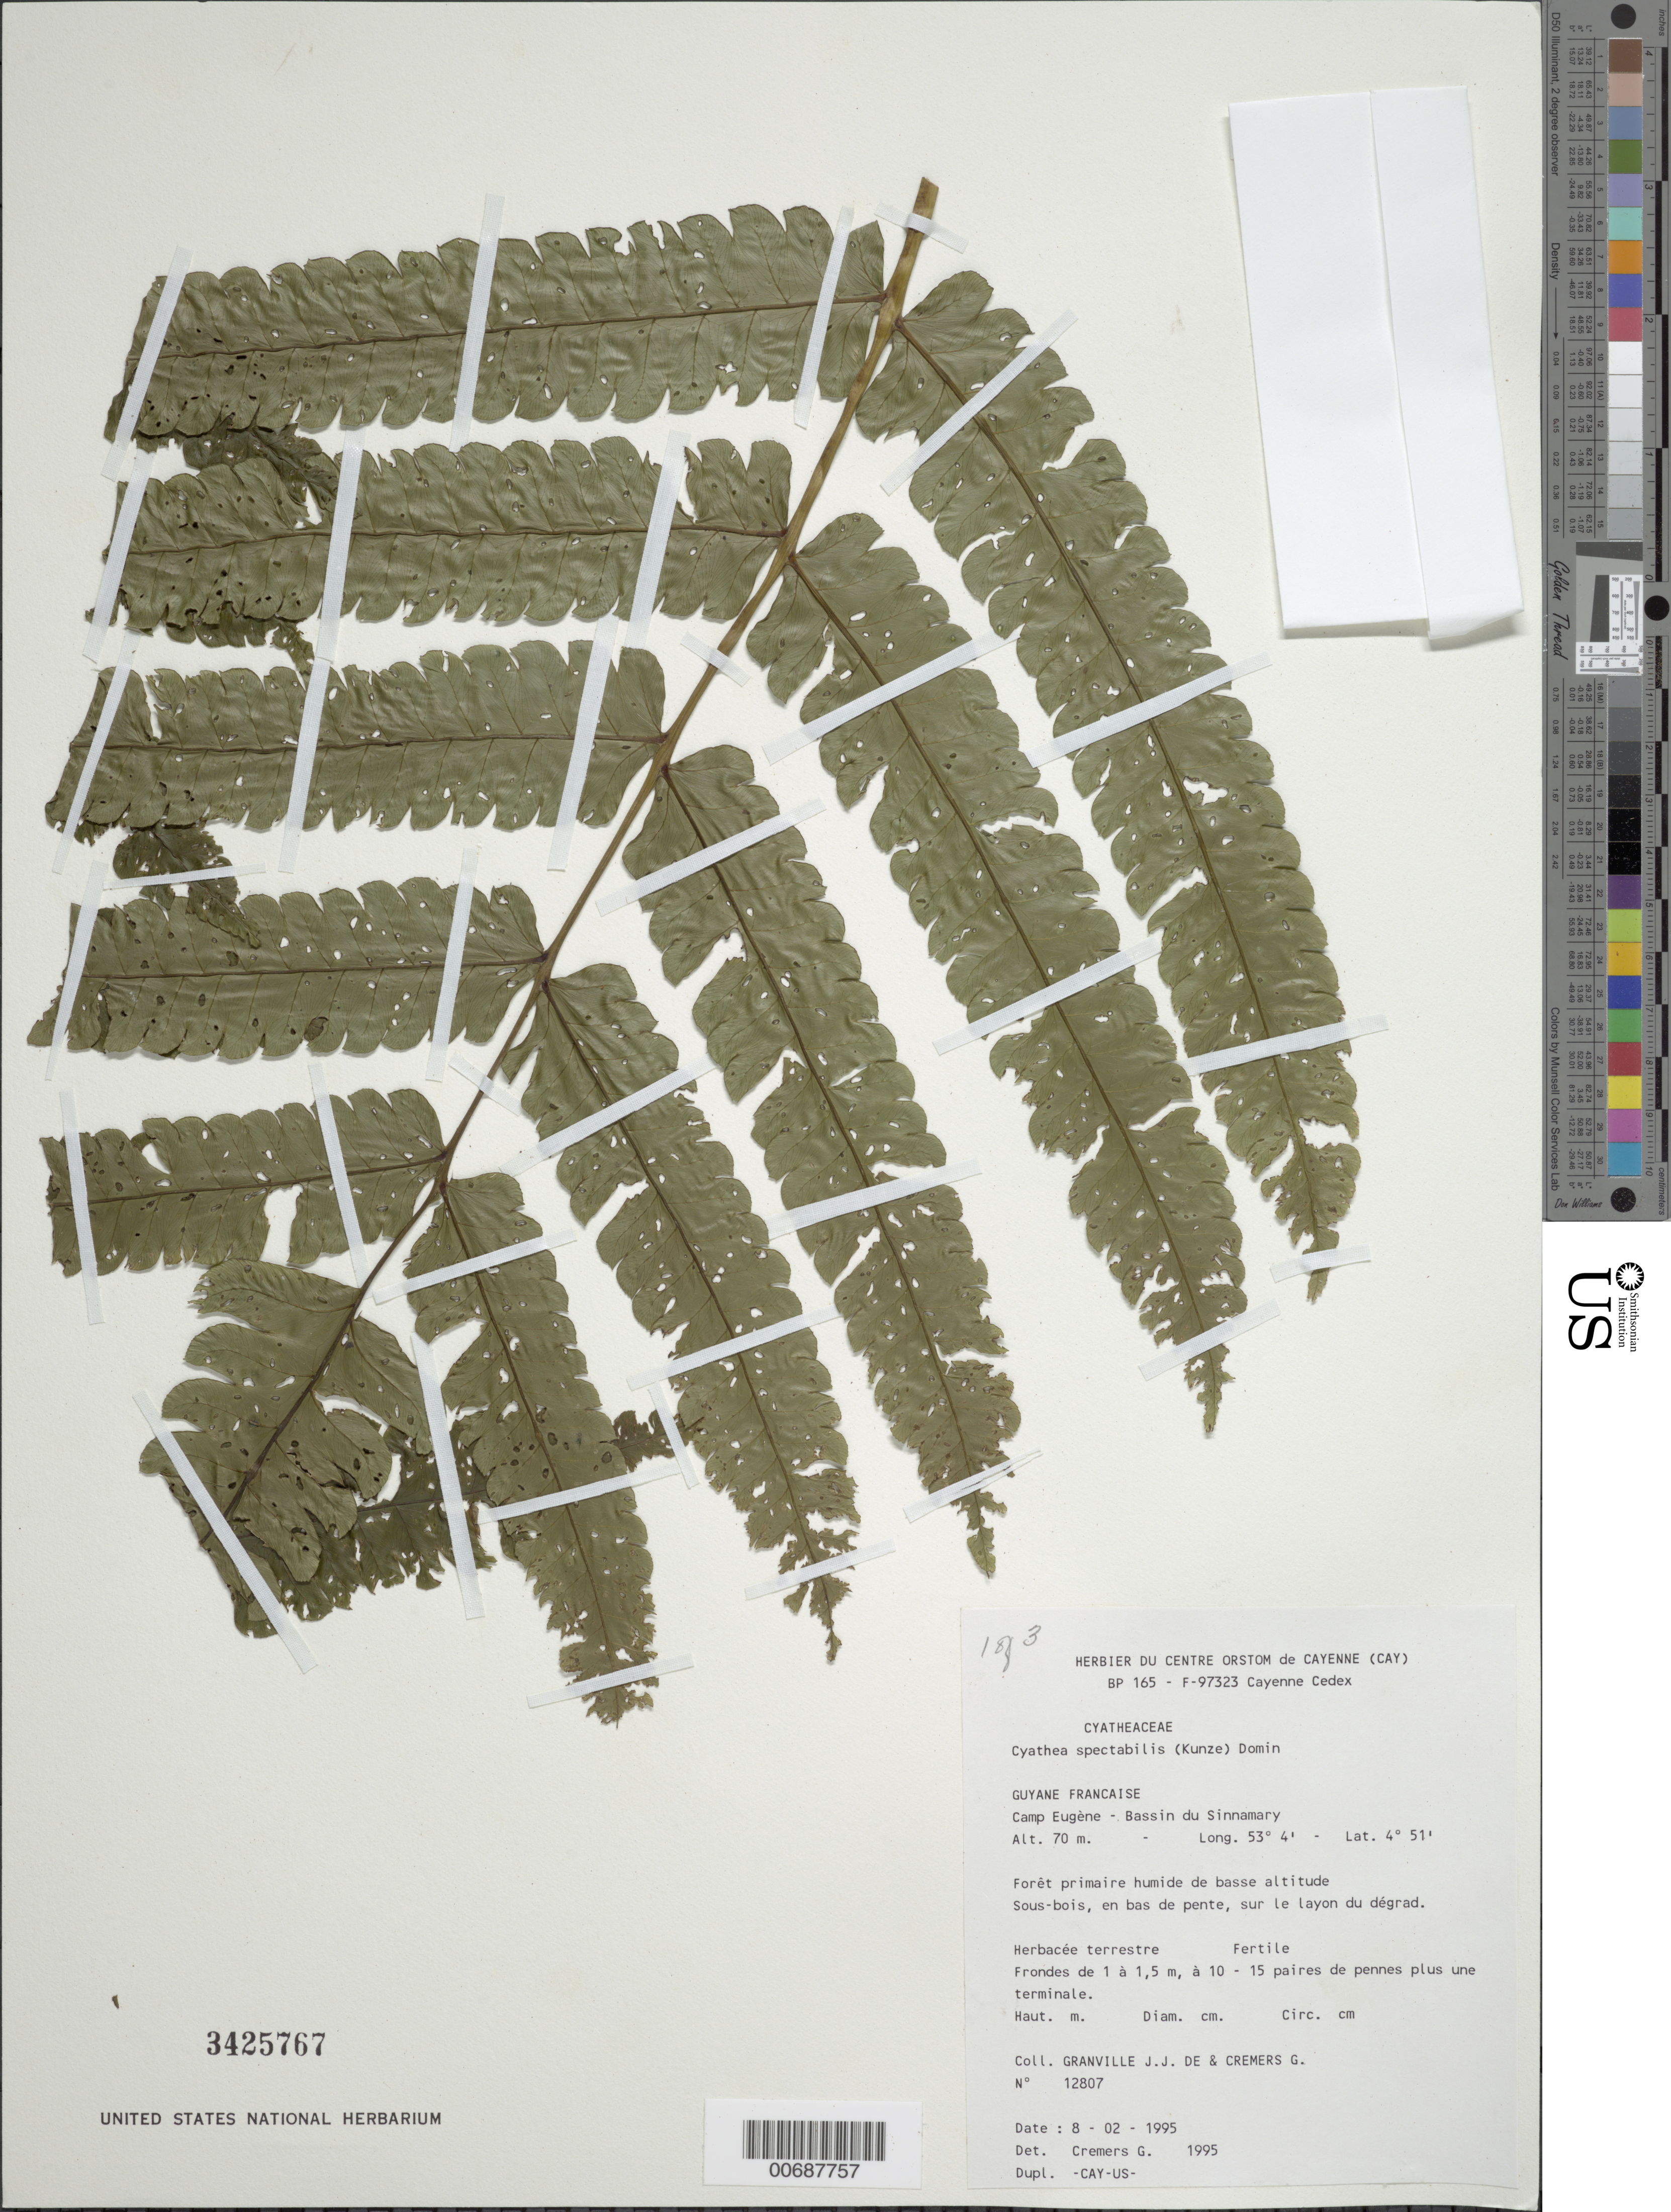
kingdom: Plantae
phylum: Tracheophyta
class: Polypodiopsida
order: Cyatheales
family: Cyatheaceae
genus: Cyathea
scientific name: Cyathea spectabilis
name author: (Kunze) Domin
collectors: J.-J. de Granville & G. Cremers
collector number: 12807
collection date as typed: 8-Feb-95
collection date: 1995-02-08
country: French Guiana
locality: Camp Eugène, Bassin du Sinnamary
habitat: Forêt primaire humide de basse altitude. Sous-bois, en bas de pente, sur le layon du degrad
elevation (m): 70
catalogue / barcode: US 3425767